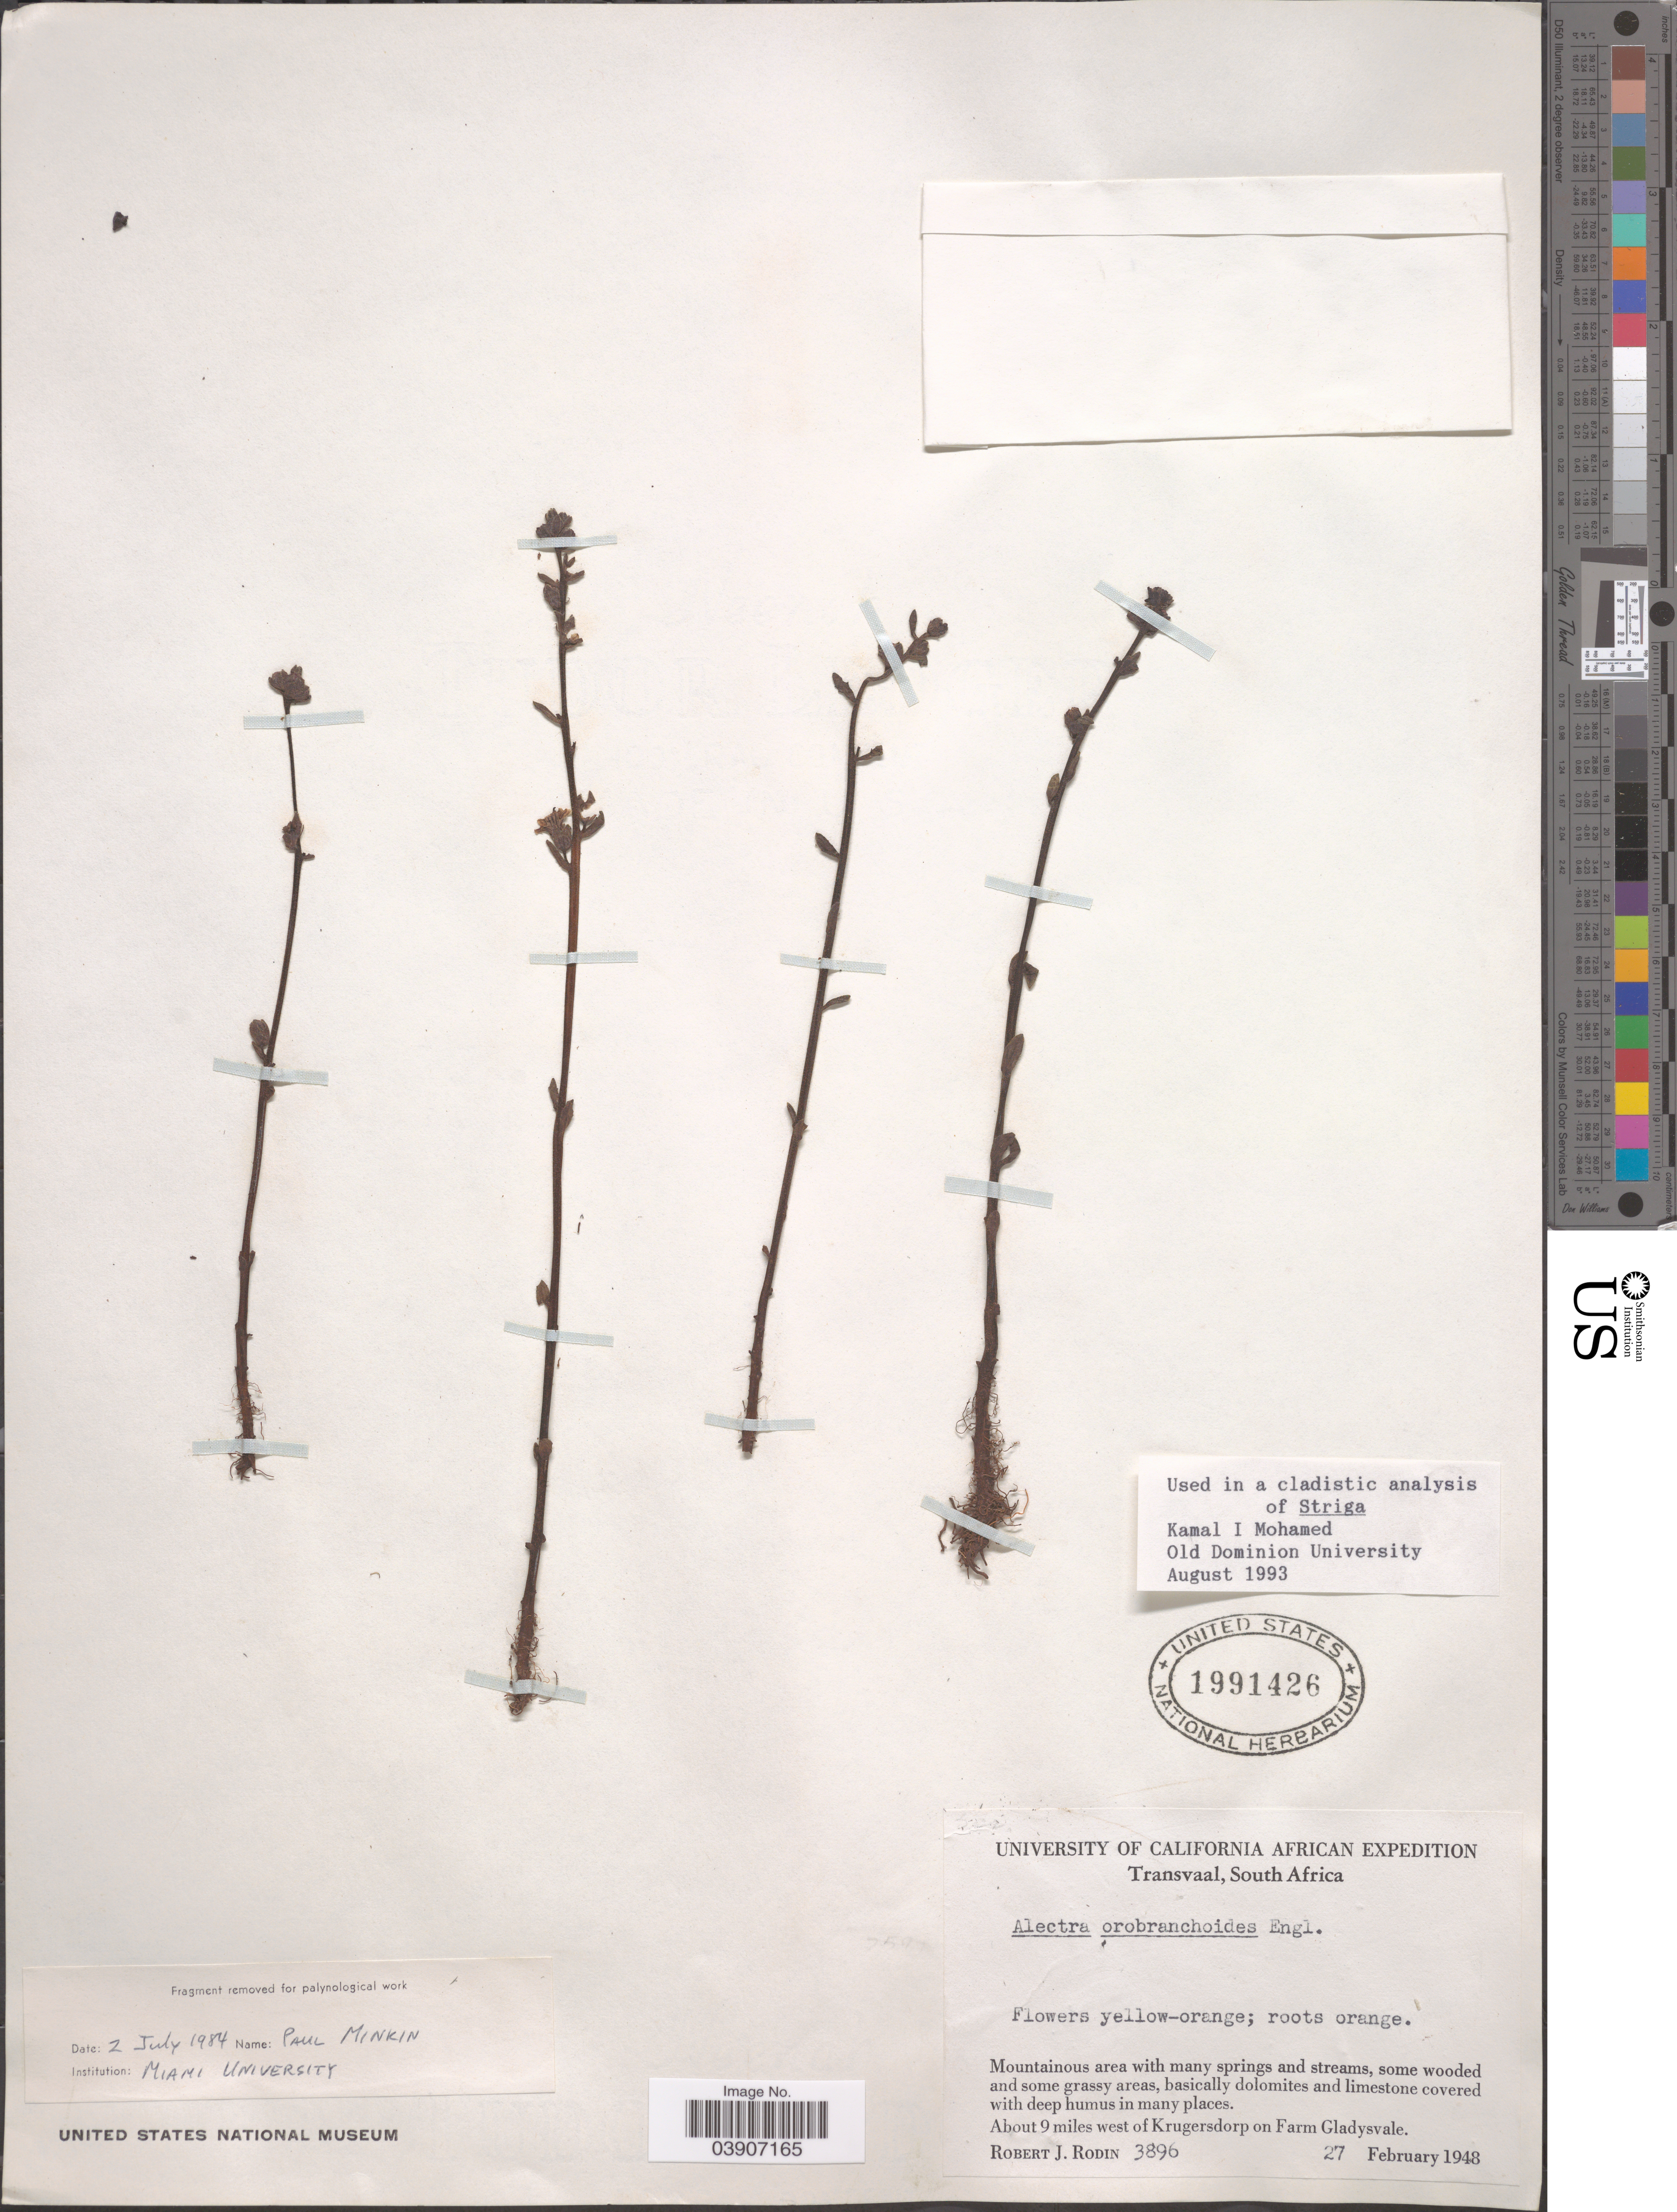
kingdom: Plantae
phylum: Tracheophyta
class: Magnoliopsida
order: Lamiales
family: Orobanchaceae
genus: Alectra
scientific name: Alectra orobanchoides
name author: Benth.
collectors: R. J. Rodin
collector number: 3896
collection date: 1948-02-27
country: South Africa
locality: Transvaal. About 9 miles west of Krugersdorp on Farm Gladysvale.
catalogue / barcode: US 1991426